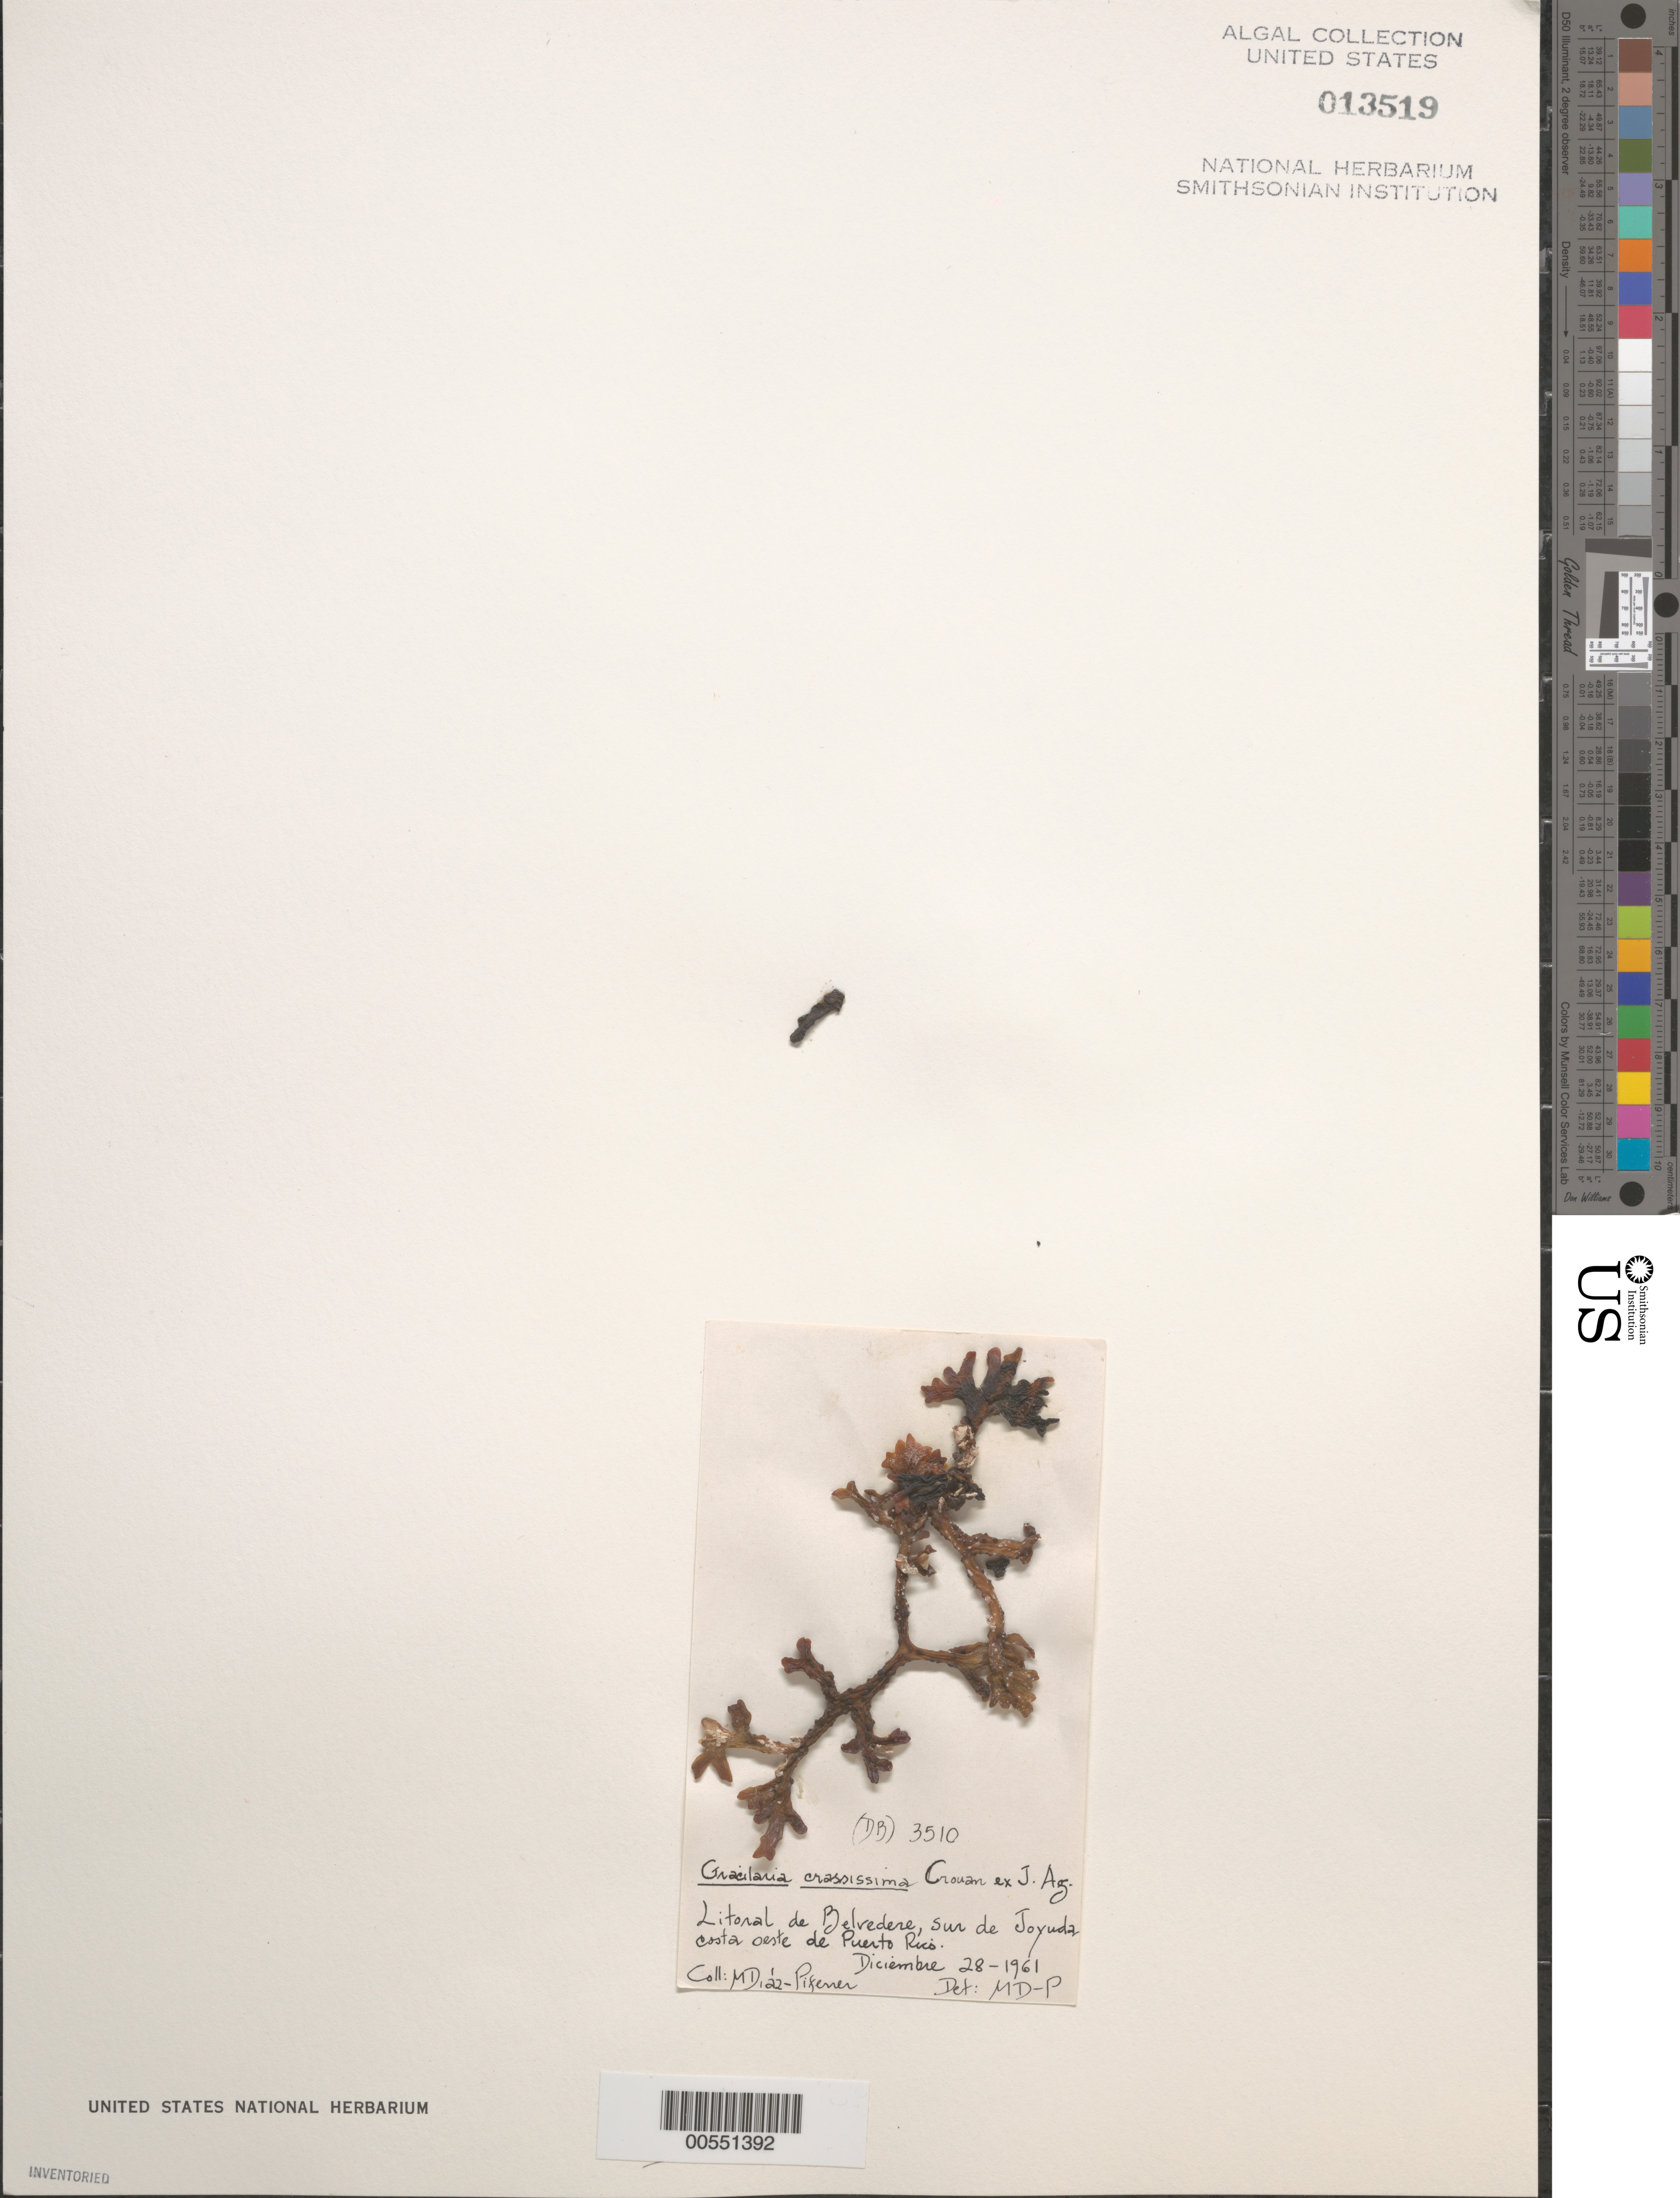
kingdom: Plantae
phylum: Rhodophyta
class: Florideophyceae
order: Gracilariales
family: Gracilariaceae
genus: Gracilaria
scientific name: Gracilaria crassissima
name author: (P. Crouan & H. Crouan) P. Crouan & H. Crouan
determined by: Diaz-Piferrer, M.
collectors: M. Diaz-Piferrer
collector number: Db-3510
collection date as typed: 28 Dec 1961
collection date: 1961-12-28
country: Puerto Rico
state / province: Cabo Rojo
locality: Belvedere, south of joyuda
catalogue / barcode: US 13519